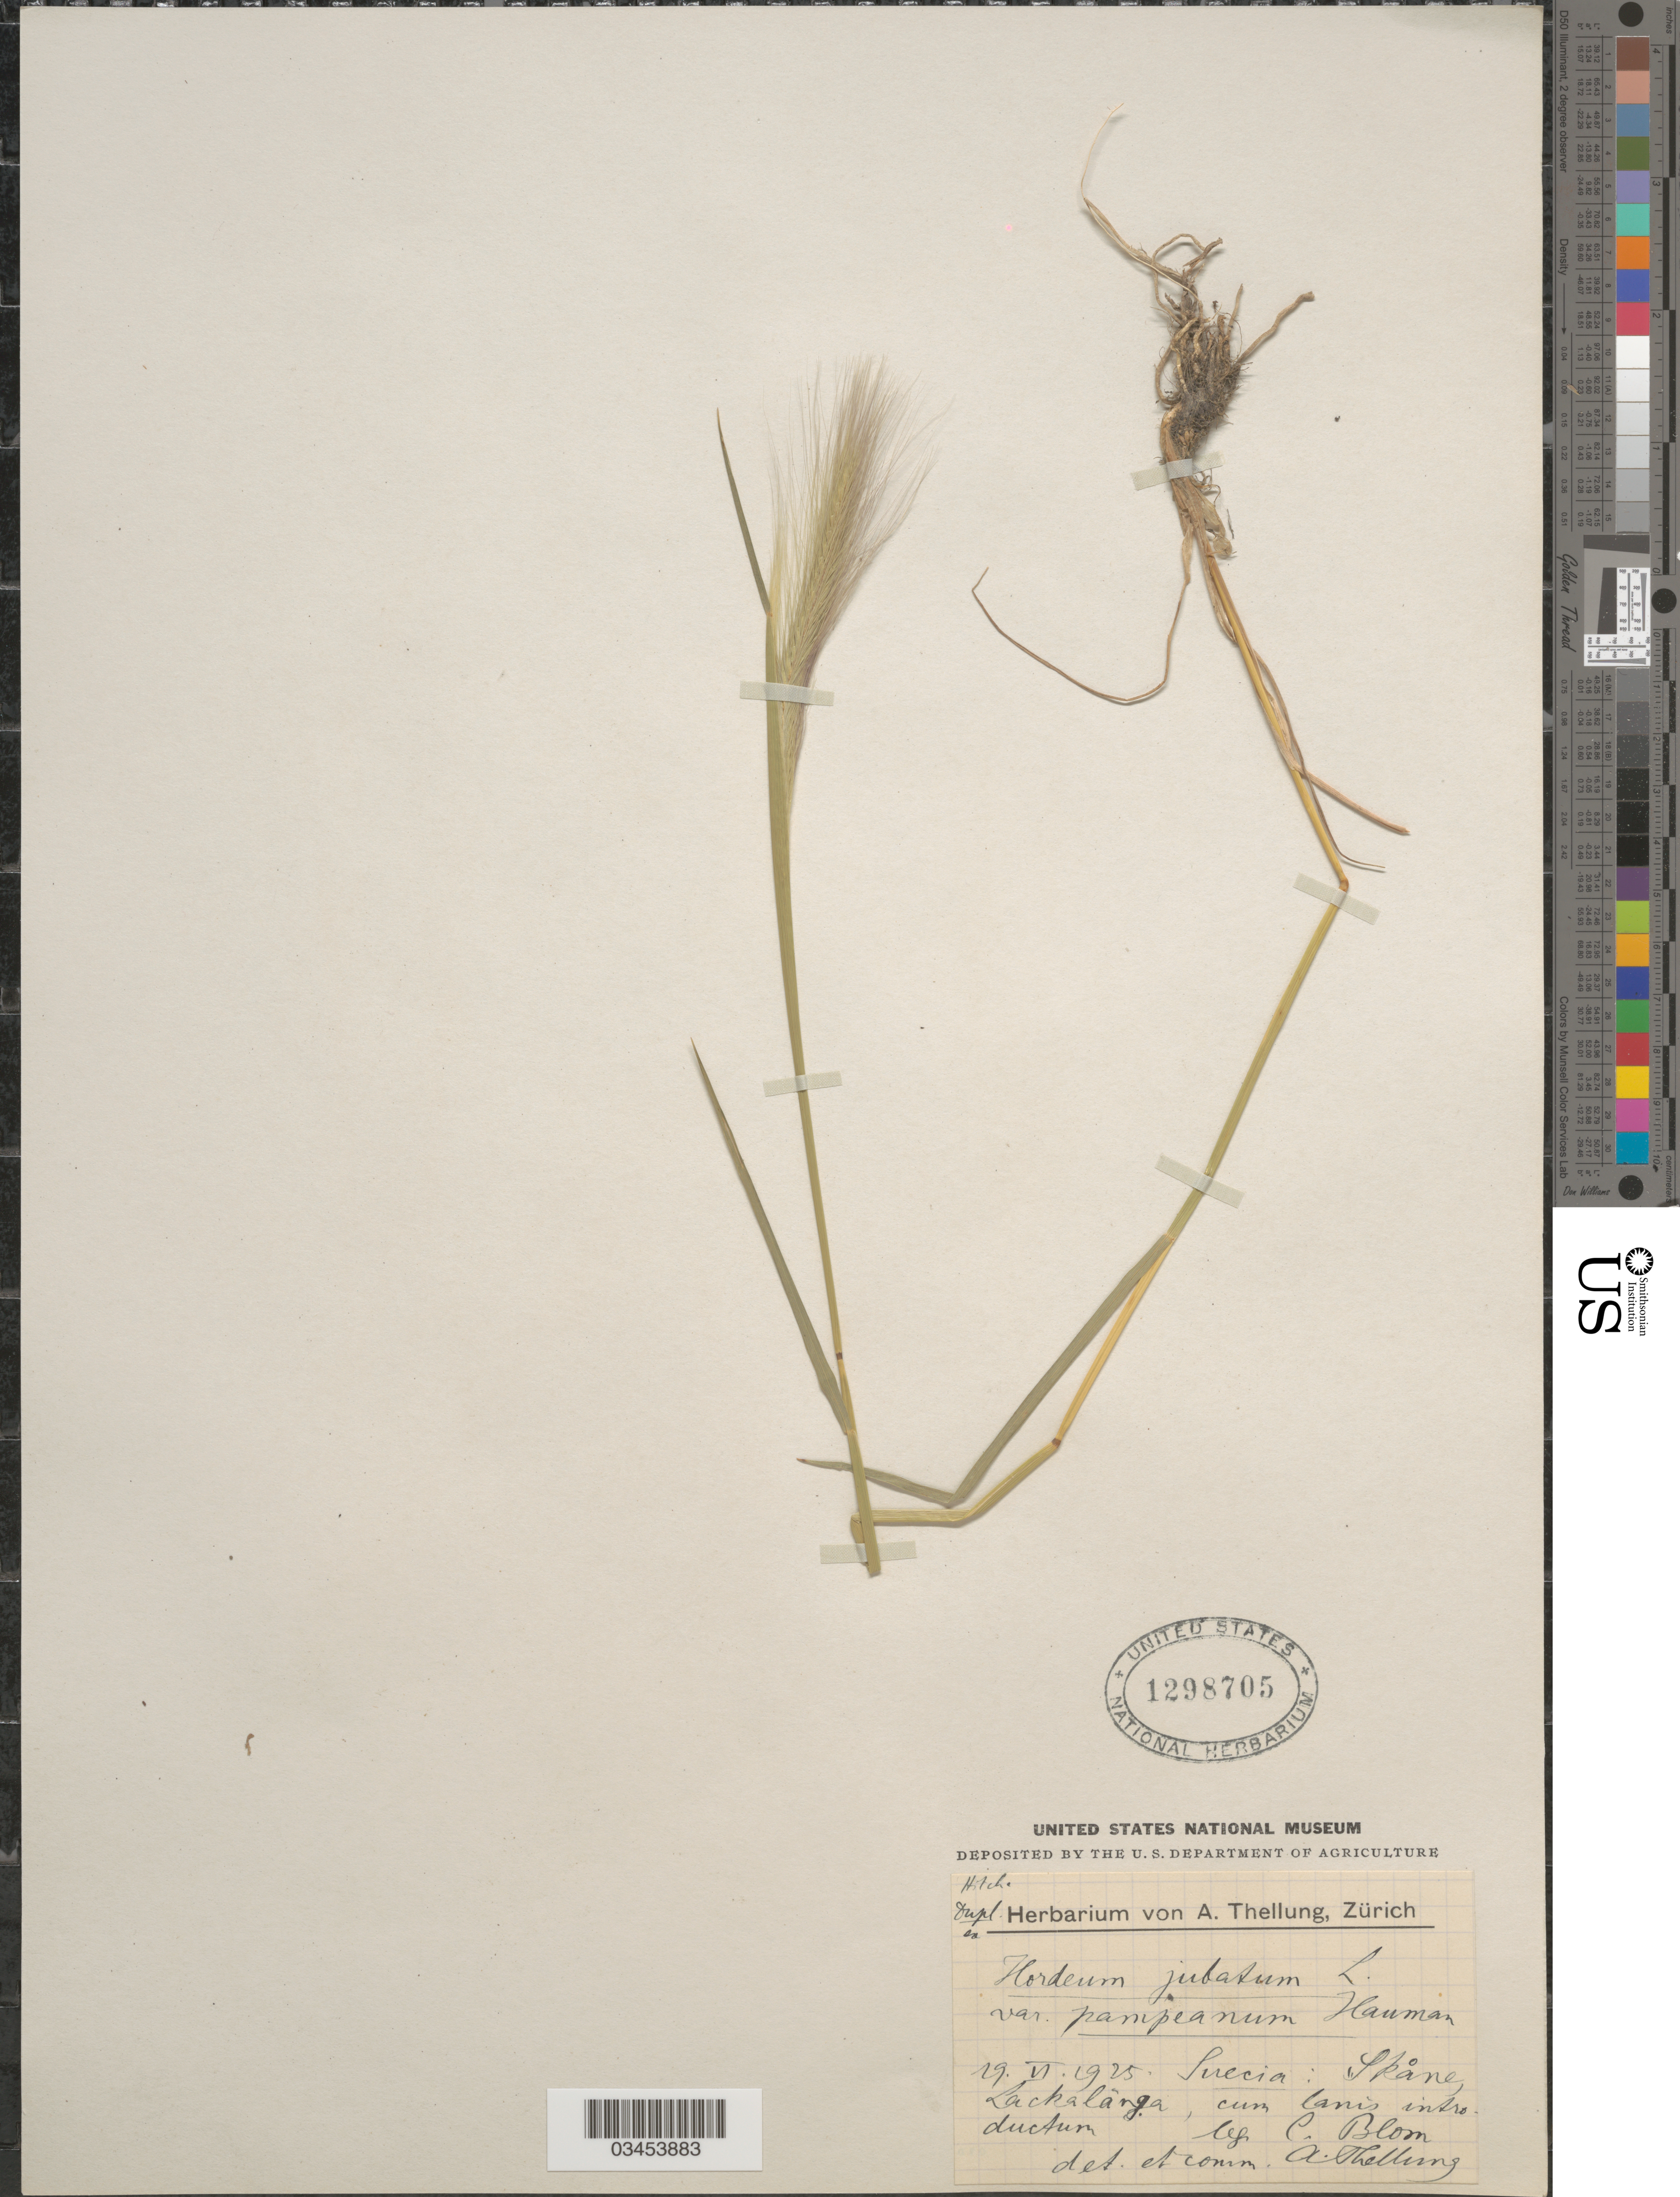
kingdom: Plantae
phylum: Tracheophyta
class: Liliopsida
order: Poales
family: Poaceae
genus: Hordeum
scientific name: Hordeum jubatum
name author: L.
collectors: C. Blom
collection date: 1925-06-19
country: Sweden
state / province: Skåne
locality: Suecia: Lackalänga.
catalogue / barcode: US 1298705